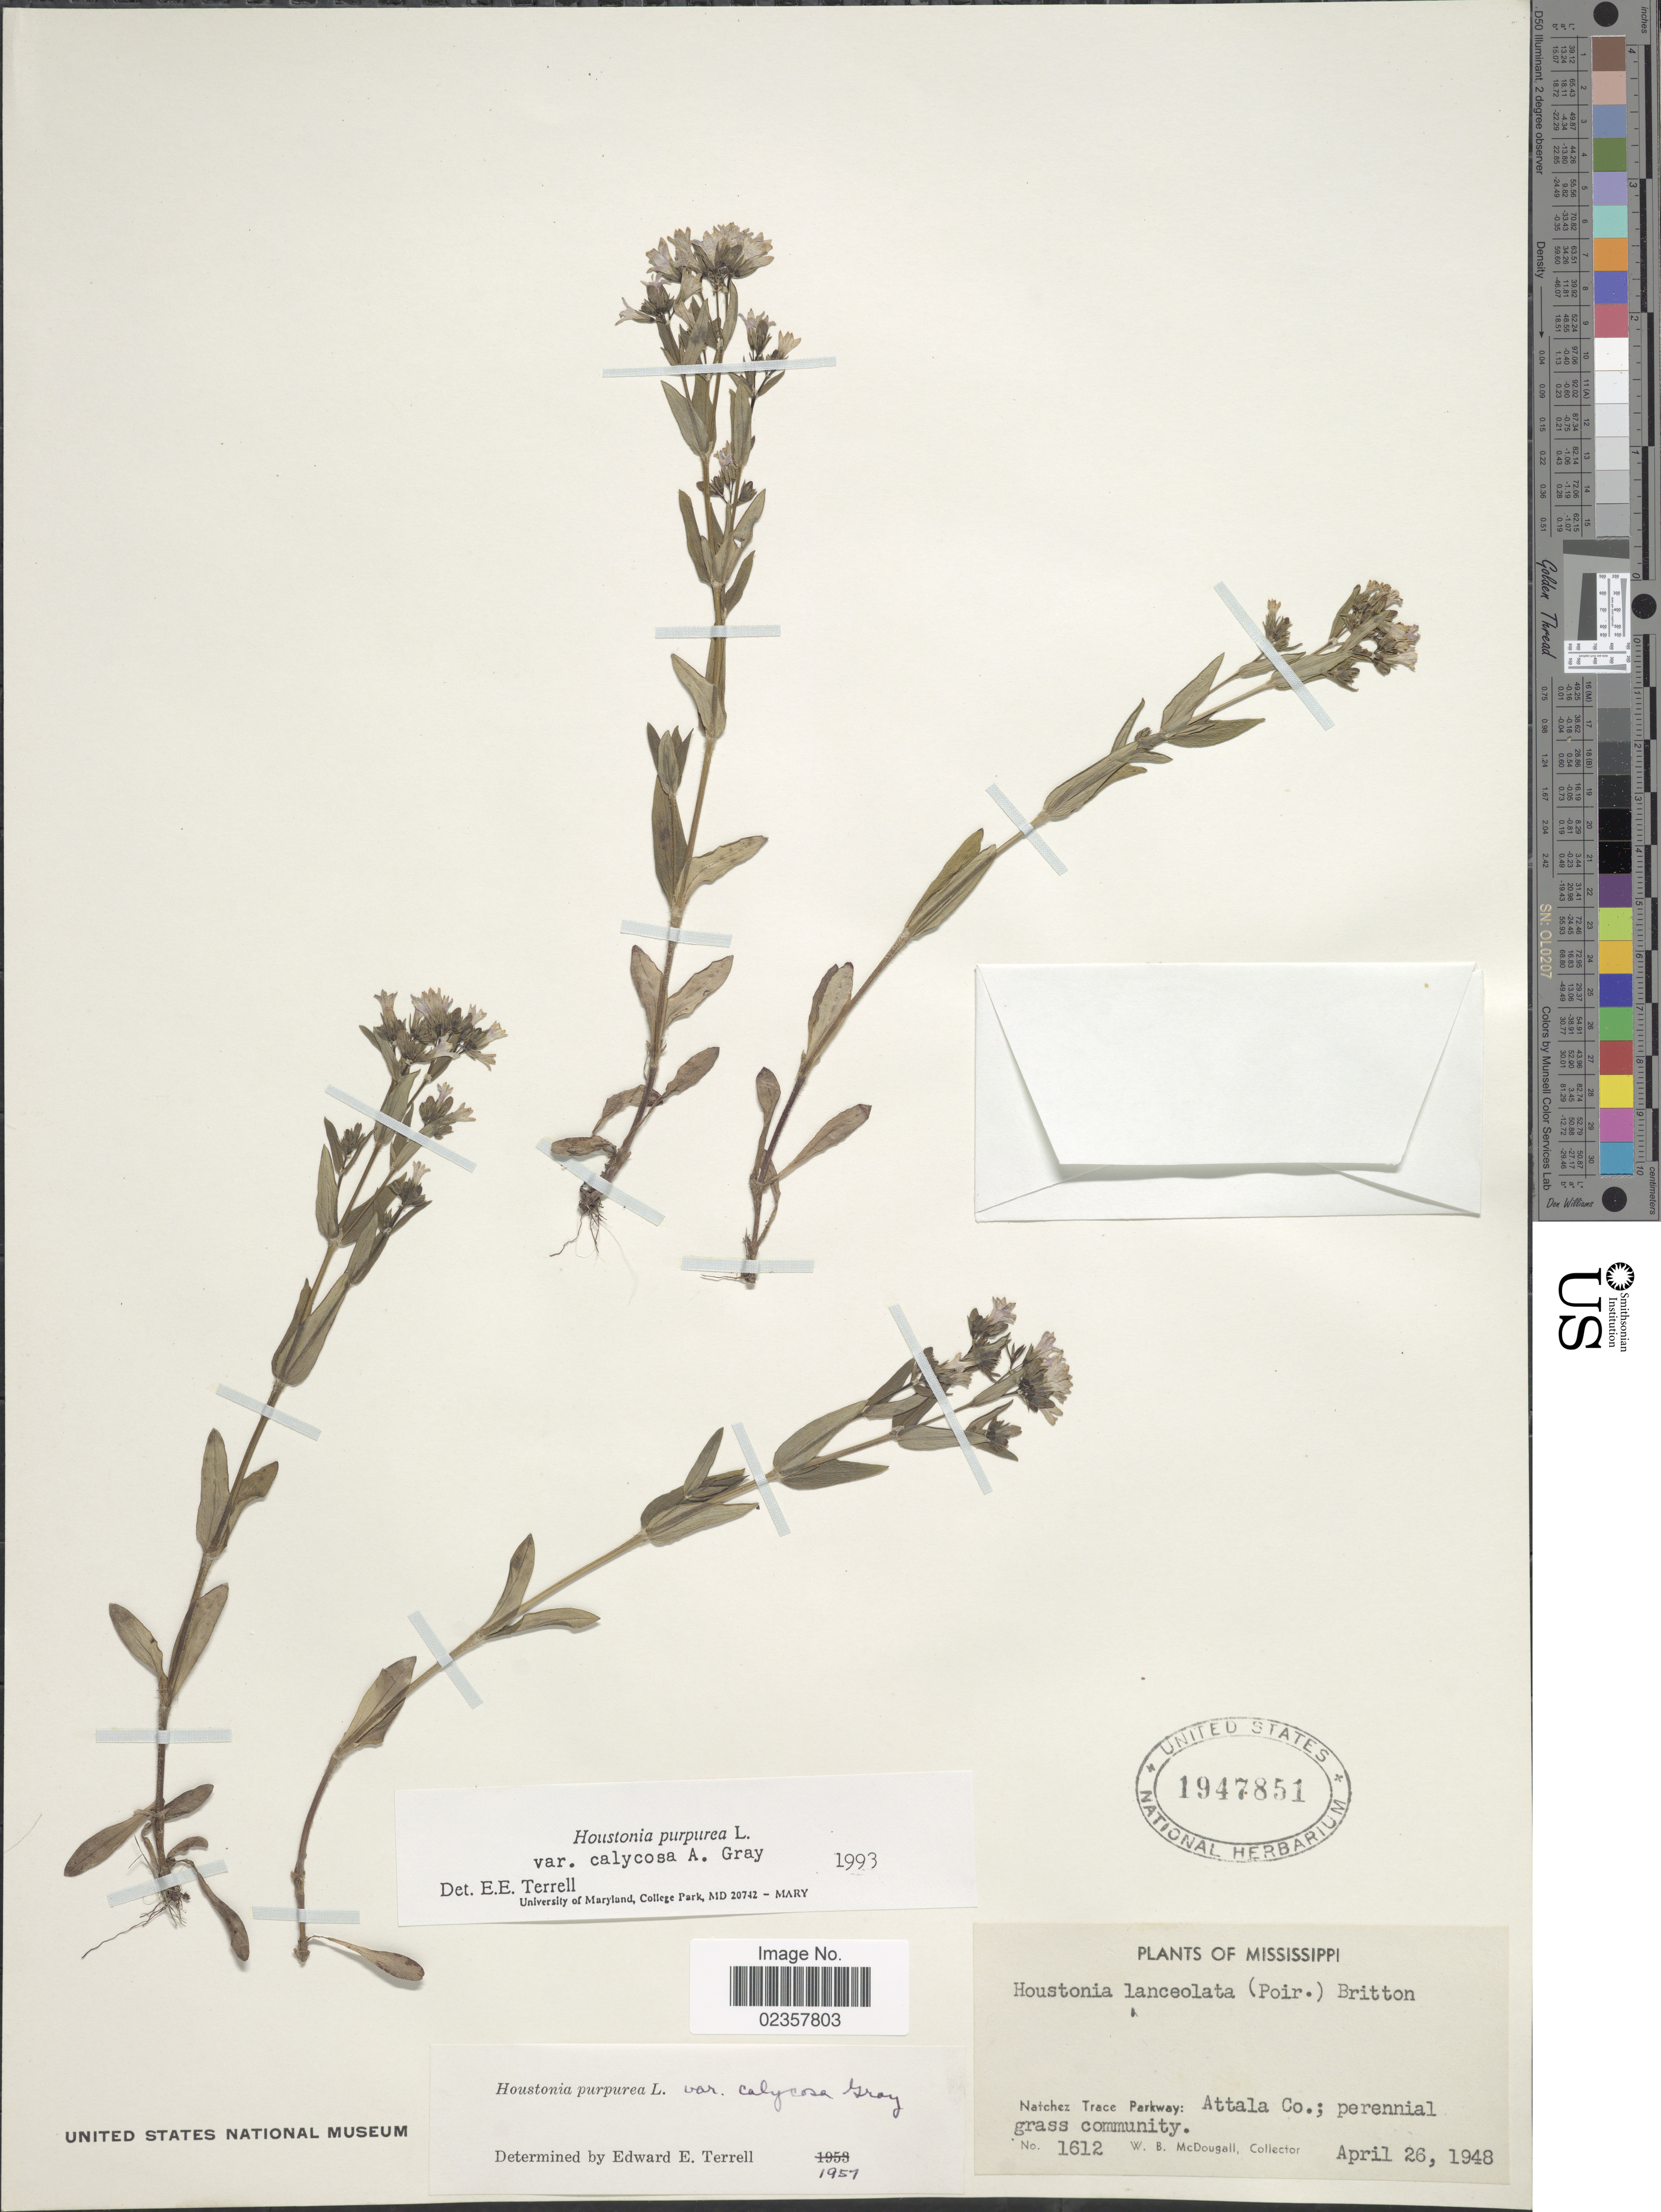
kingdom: Plantae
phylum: Tracheophyta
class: Magnoliopsida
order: Gentianales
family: Rubiaceae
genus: Houstonia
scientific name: Houstonia purpurea var. calycosa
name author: A. Gray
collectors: W. B. McDougall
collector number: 1612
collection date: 1948-04-26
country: United States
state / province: Mississippi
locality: Mississippi Natchez Trace Parkway: Attala Co.; perennial grass community.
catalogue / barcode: US 1947851